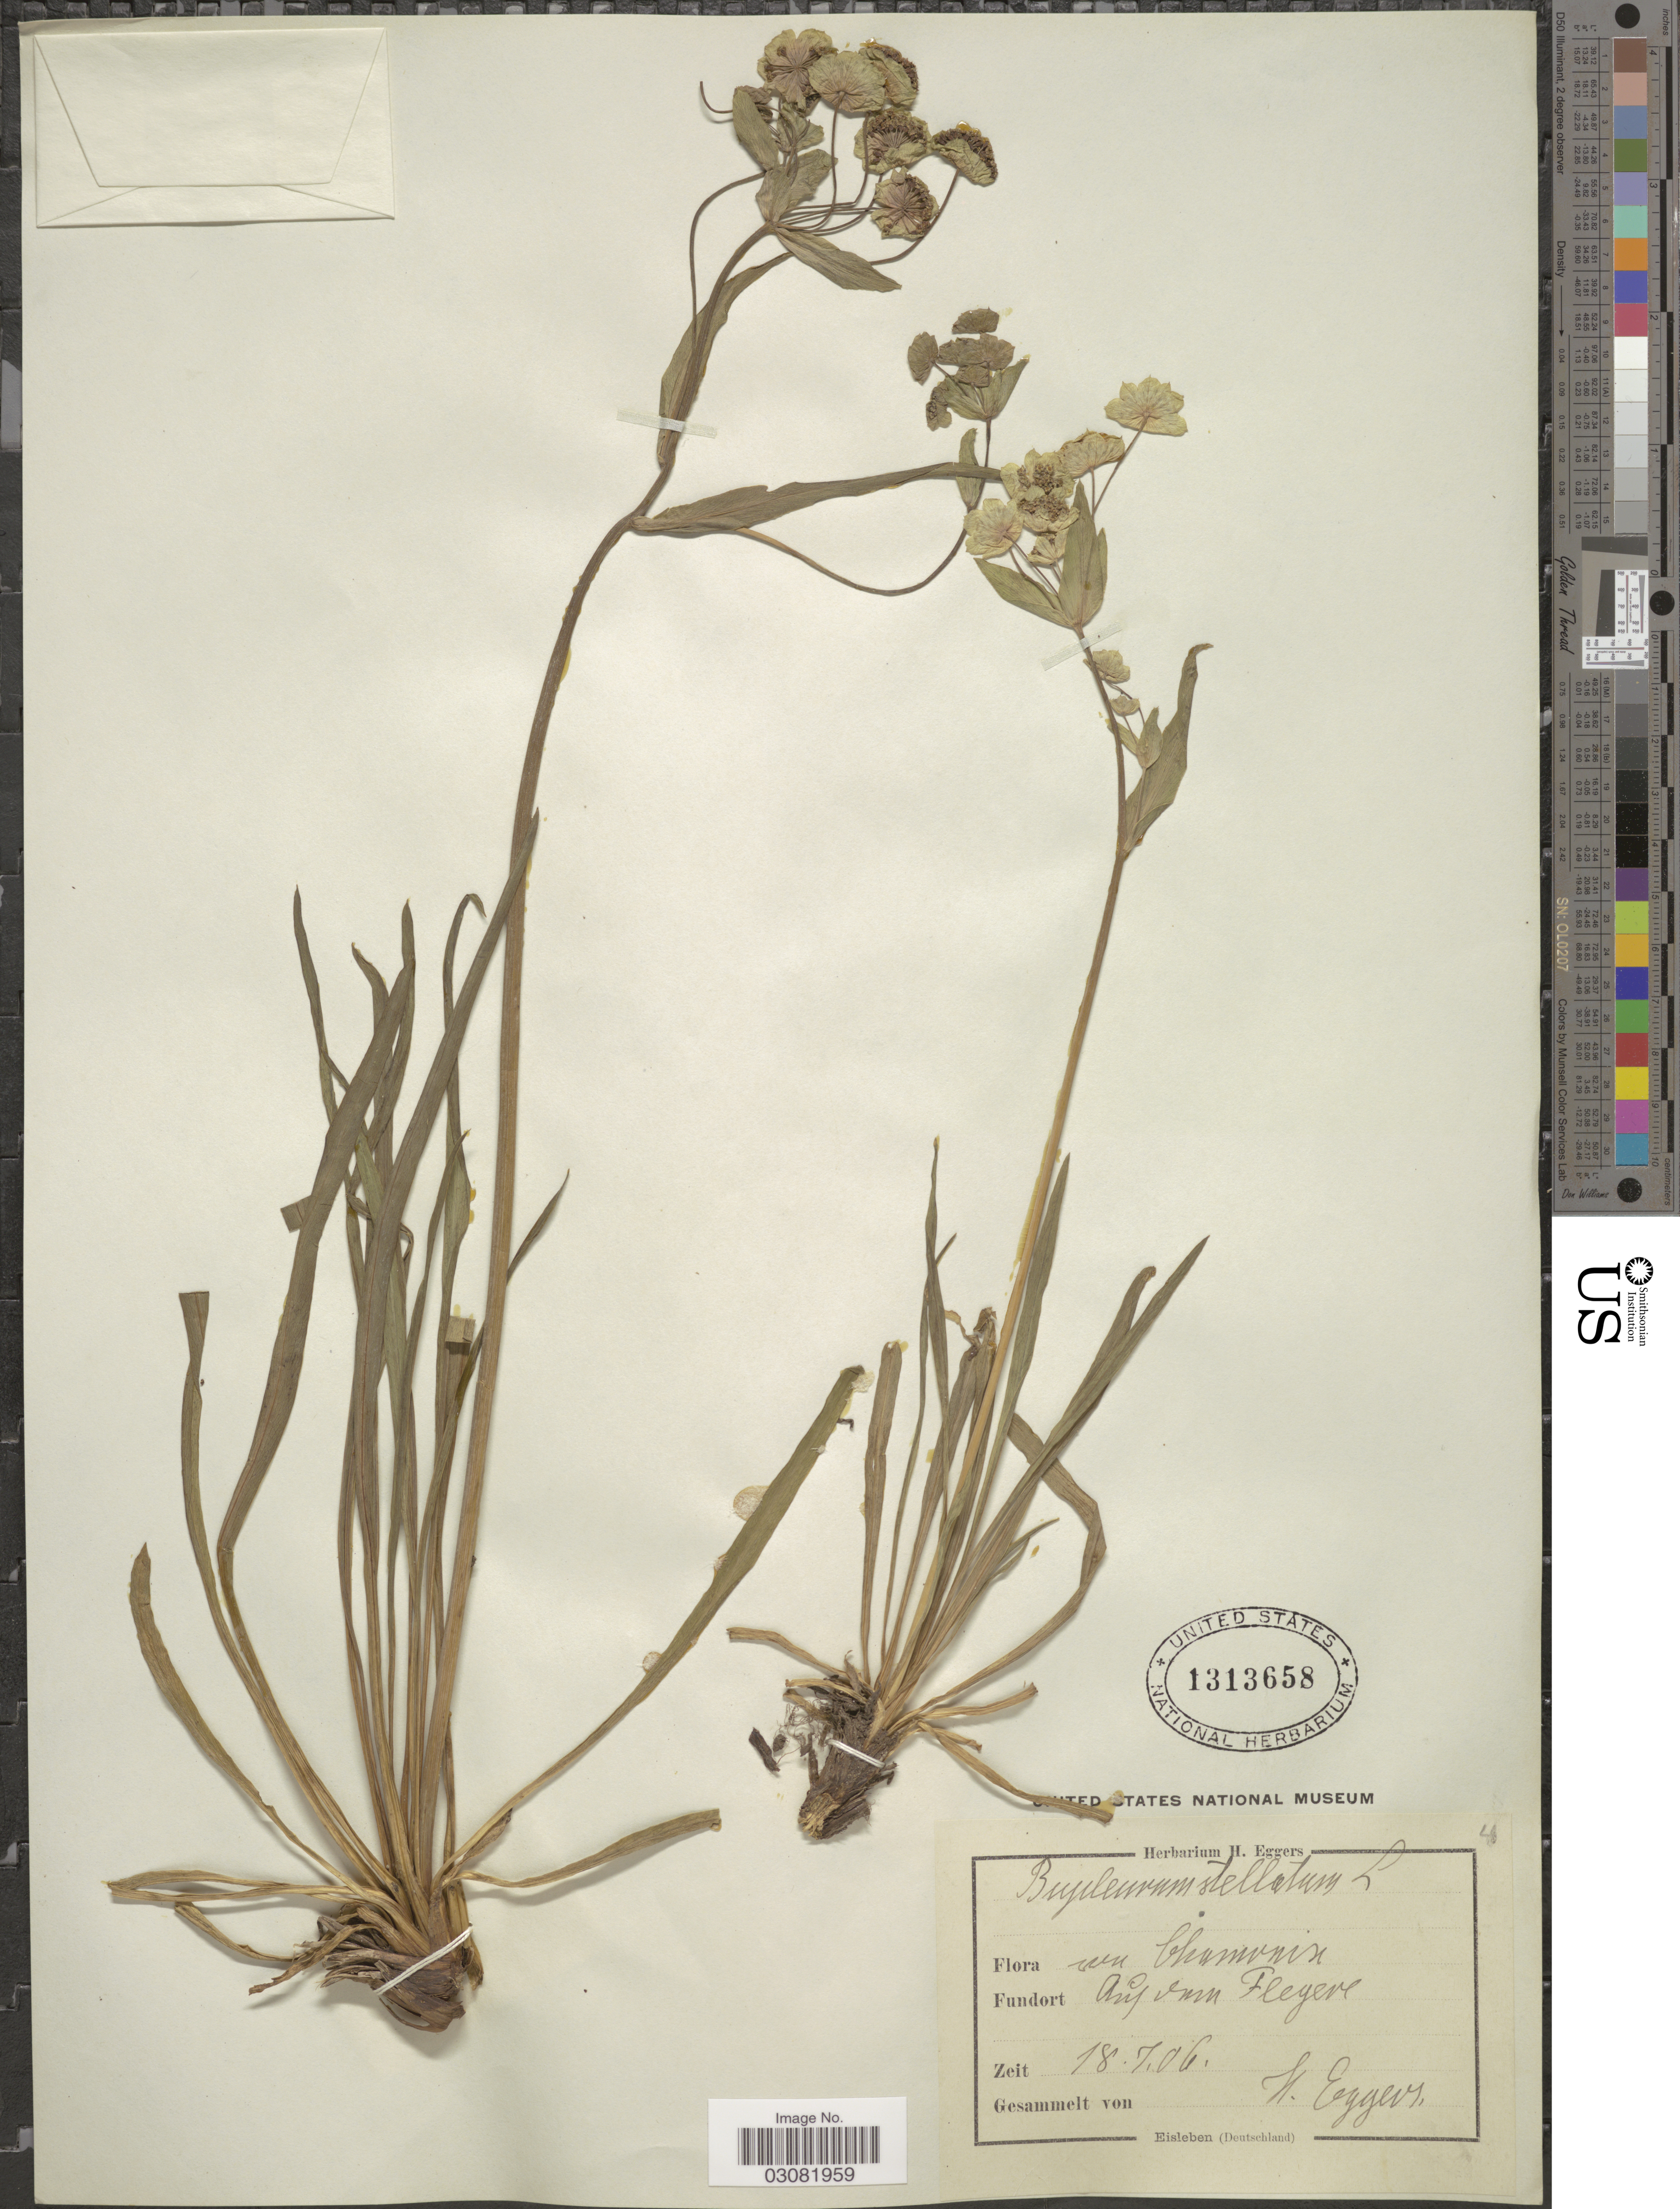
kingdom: Plantae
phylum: Tracheophyta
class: Magnoliopsida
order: Apiales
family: Apiaceae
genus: Bupleurum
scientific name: Bupleurum stellatum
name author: L.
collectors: H. Eggers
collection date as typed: Transcribed d/m/y: 18/7/6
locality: Auf von Flegers. [interpreted]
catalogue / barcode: US 1313658